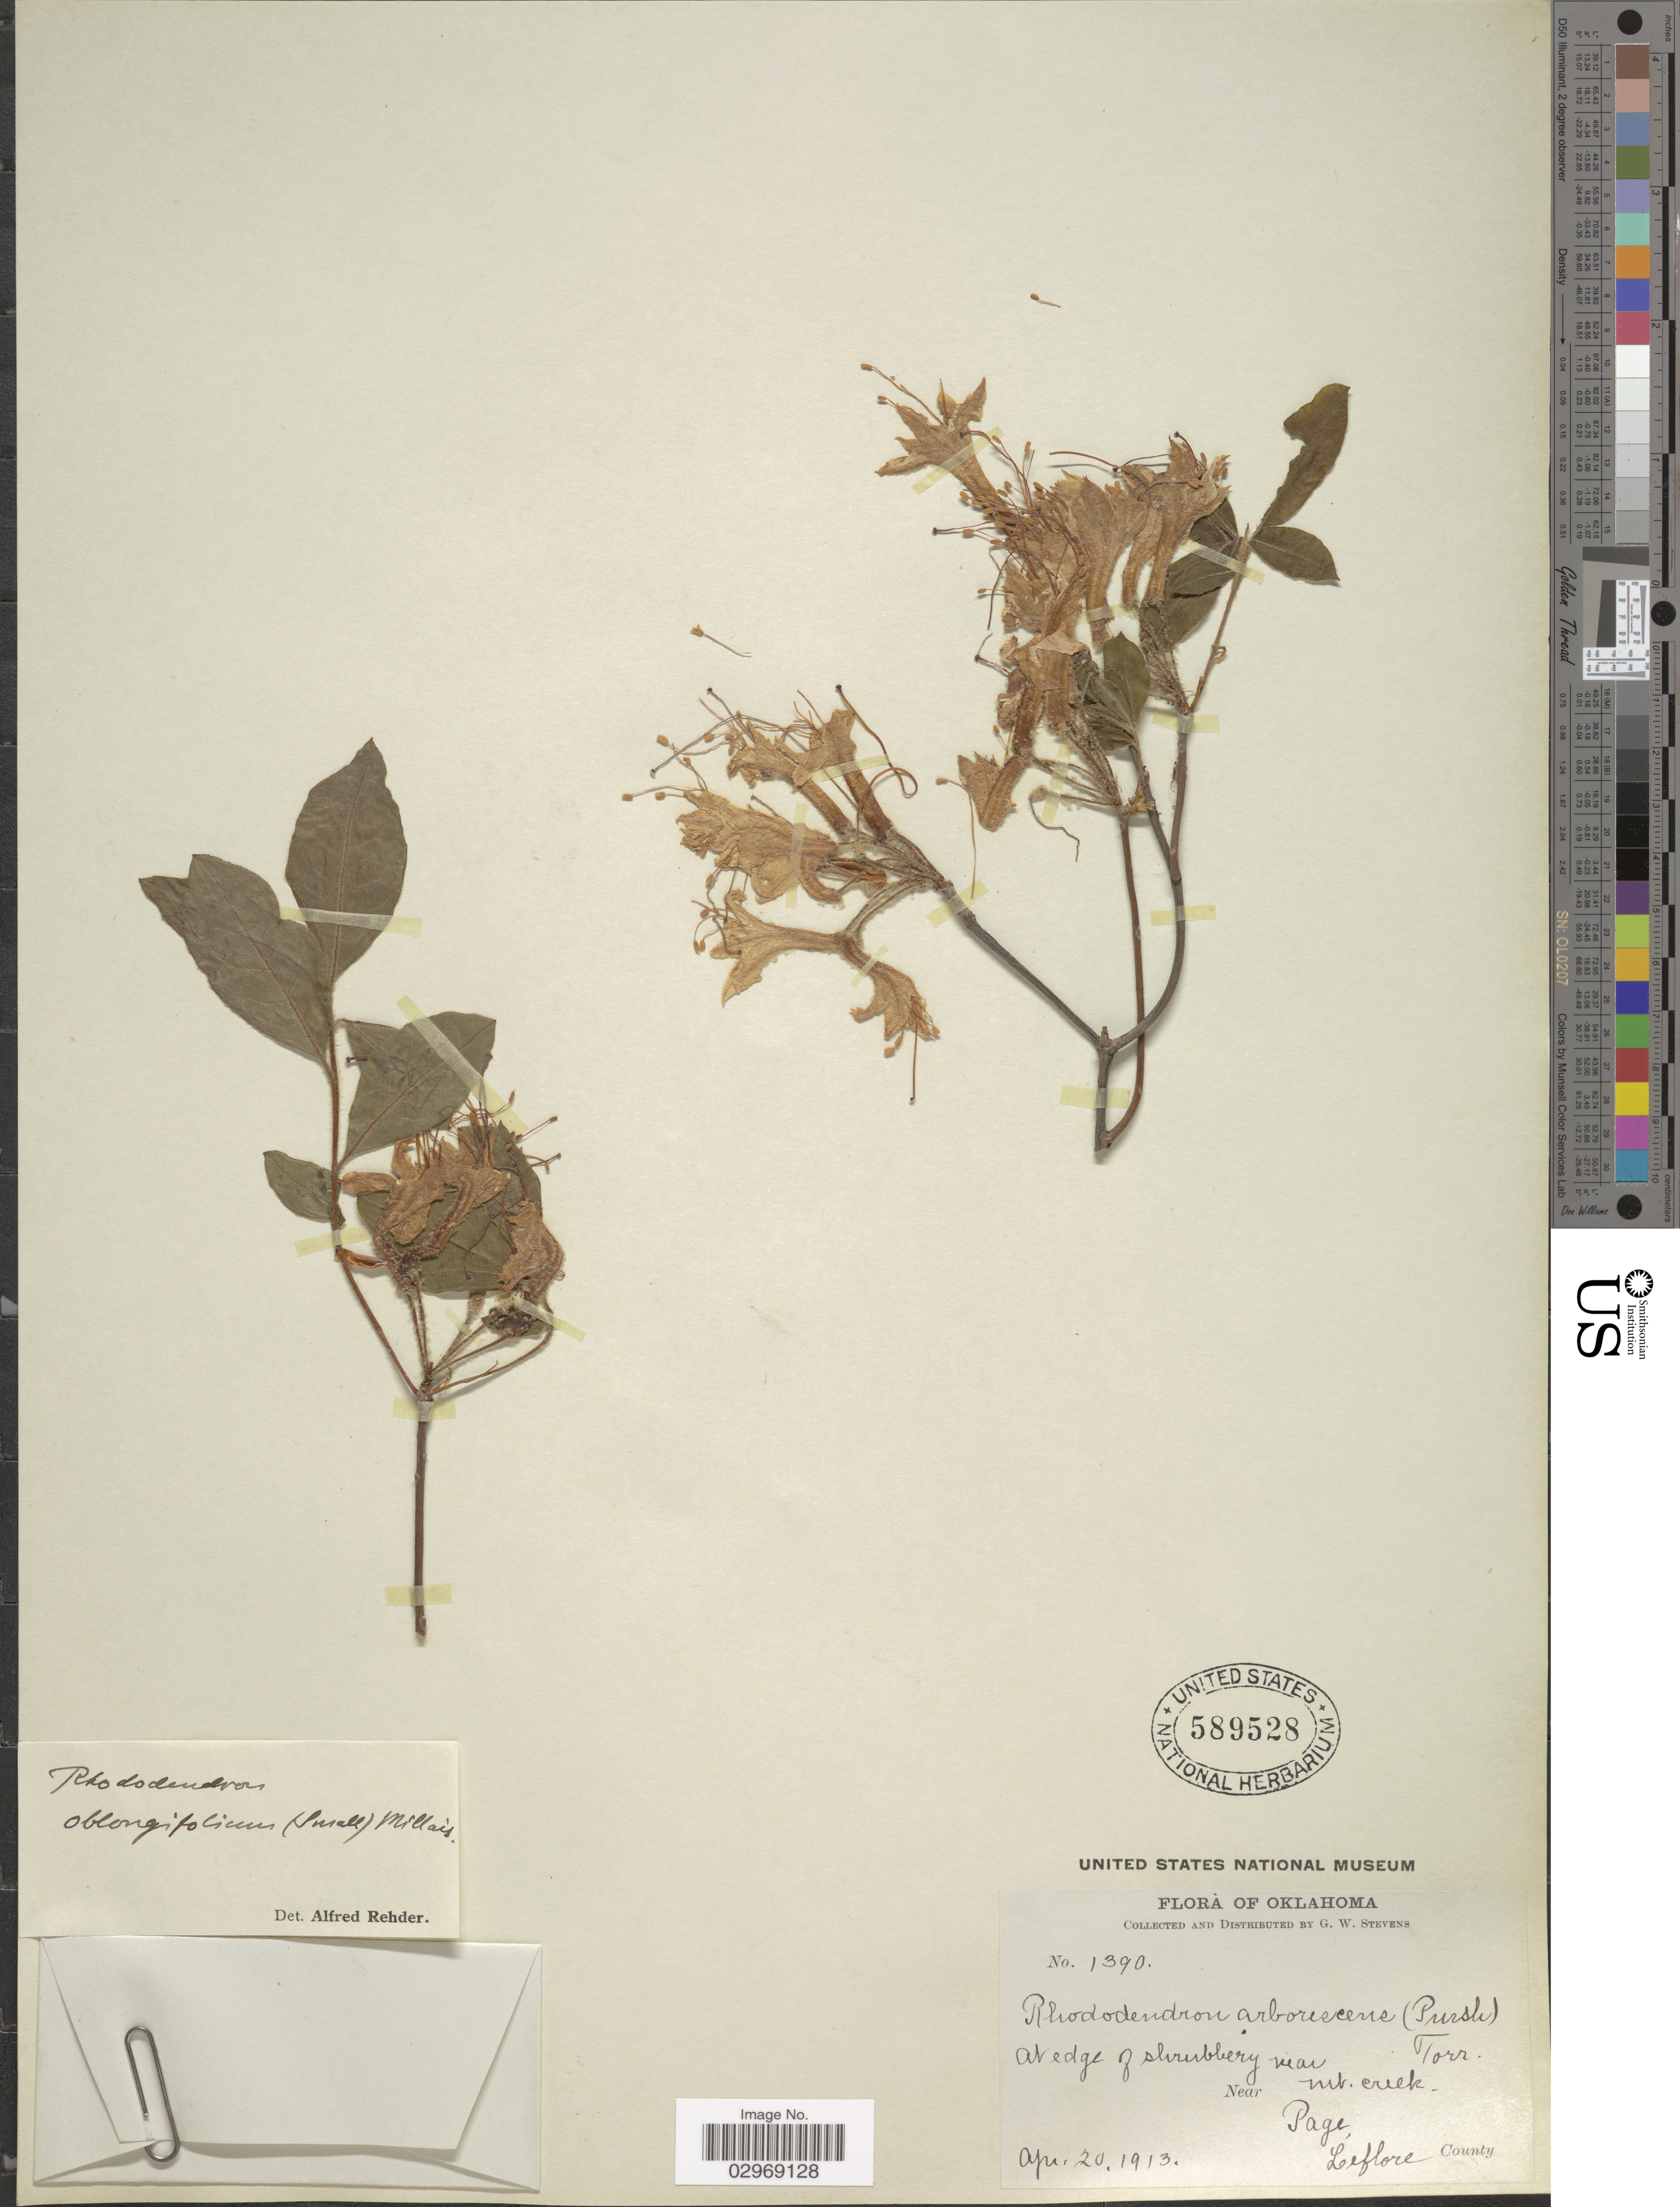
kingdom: Plantae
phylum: Tracheophyta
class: Magnoliopsida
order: Ericales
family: Ericaceae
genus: Rhododendron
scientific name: Rhododendron oblongifolium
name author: (Small) Millais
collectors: G. W. Stevens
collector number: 1390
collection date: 1913-04-20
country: United States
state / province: Oklahoma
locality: Near Mt. creek- Page, Leflore County.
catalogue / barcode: US 589528